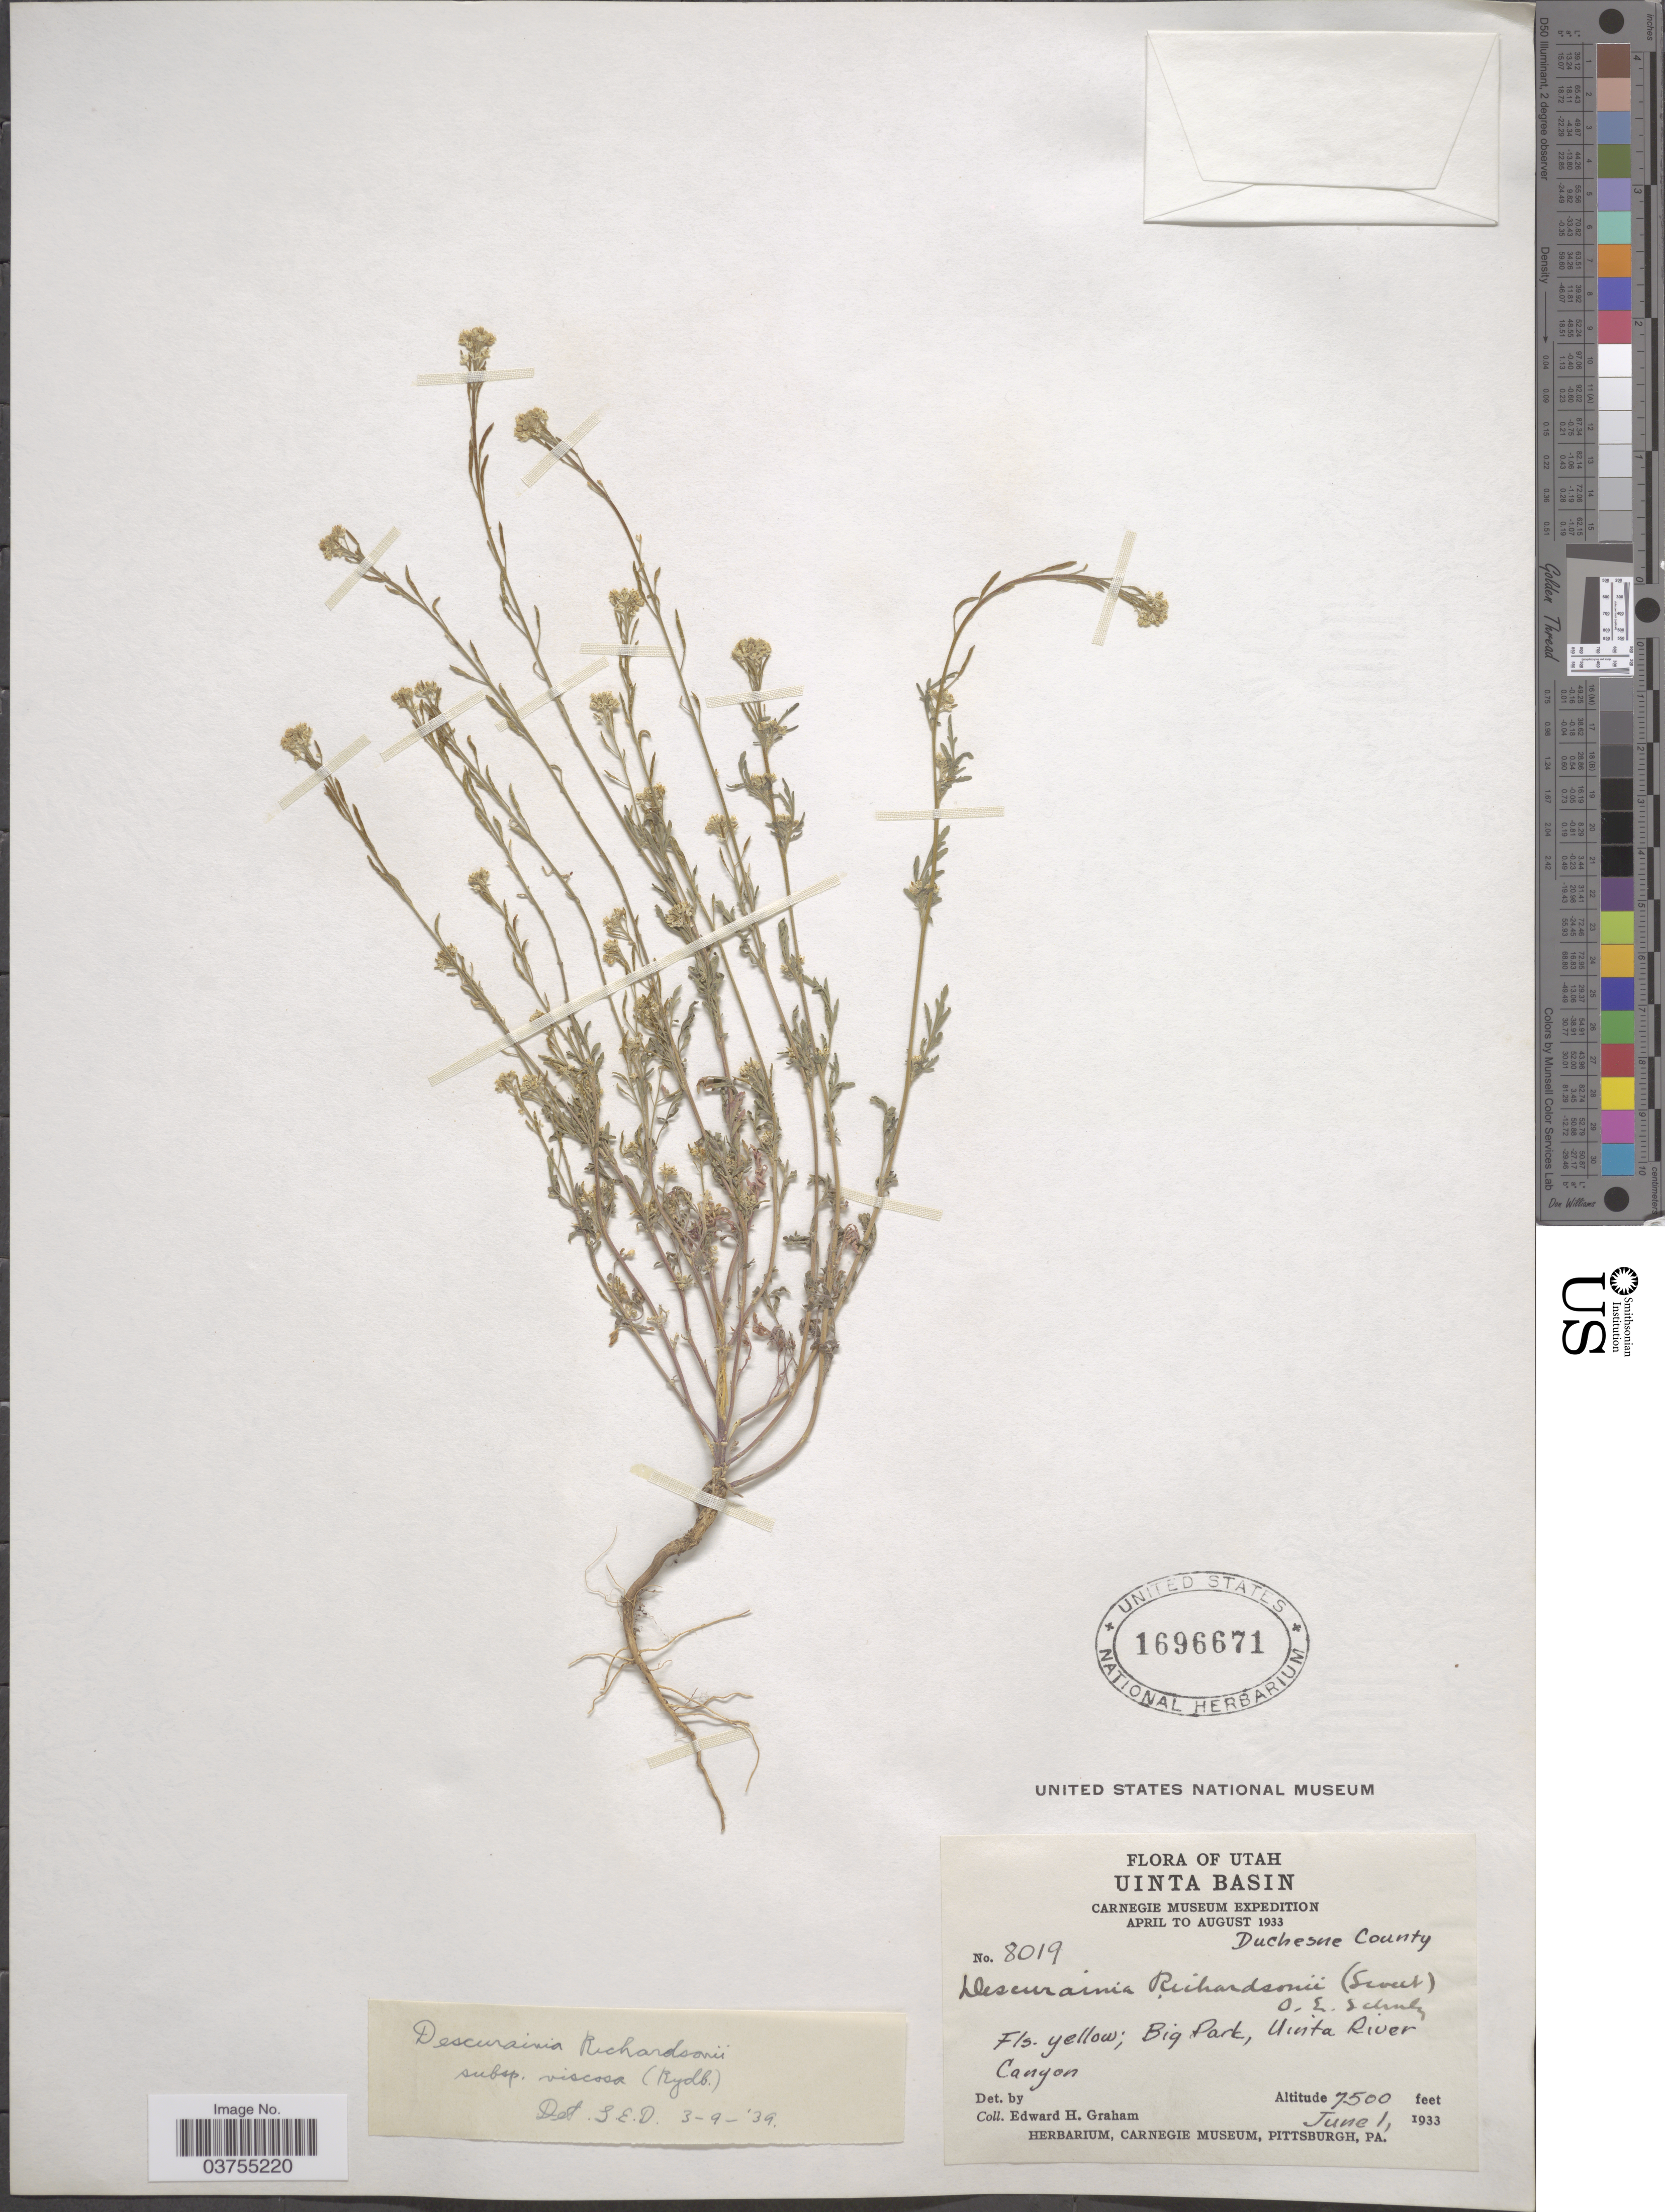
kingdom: Plantae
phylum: Tracheophyta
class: Magnoliopsida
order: Brassicales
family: Brassicaceae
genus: Descurainia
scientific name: Descurainia richardsonii subsp. viscosa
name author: (Rydb.) Detling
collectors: E. H. Graham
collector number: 8019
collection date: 1933-06-01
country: United States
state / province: Utah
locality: Uinta Basin. Duchesne County. Big Park, Uinta River Canyon.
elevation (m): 2286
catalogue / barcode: US 1696671